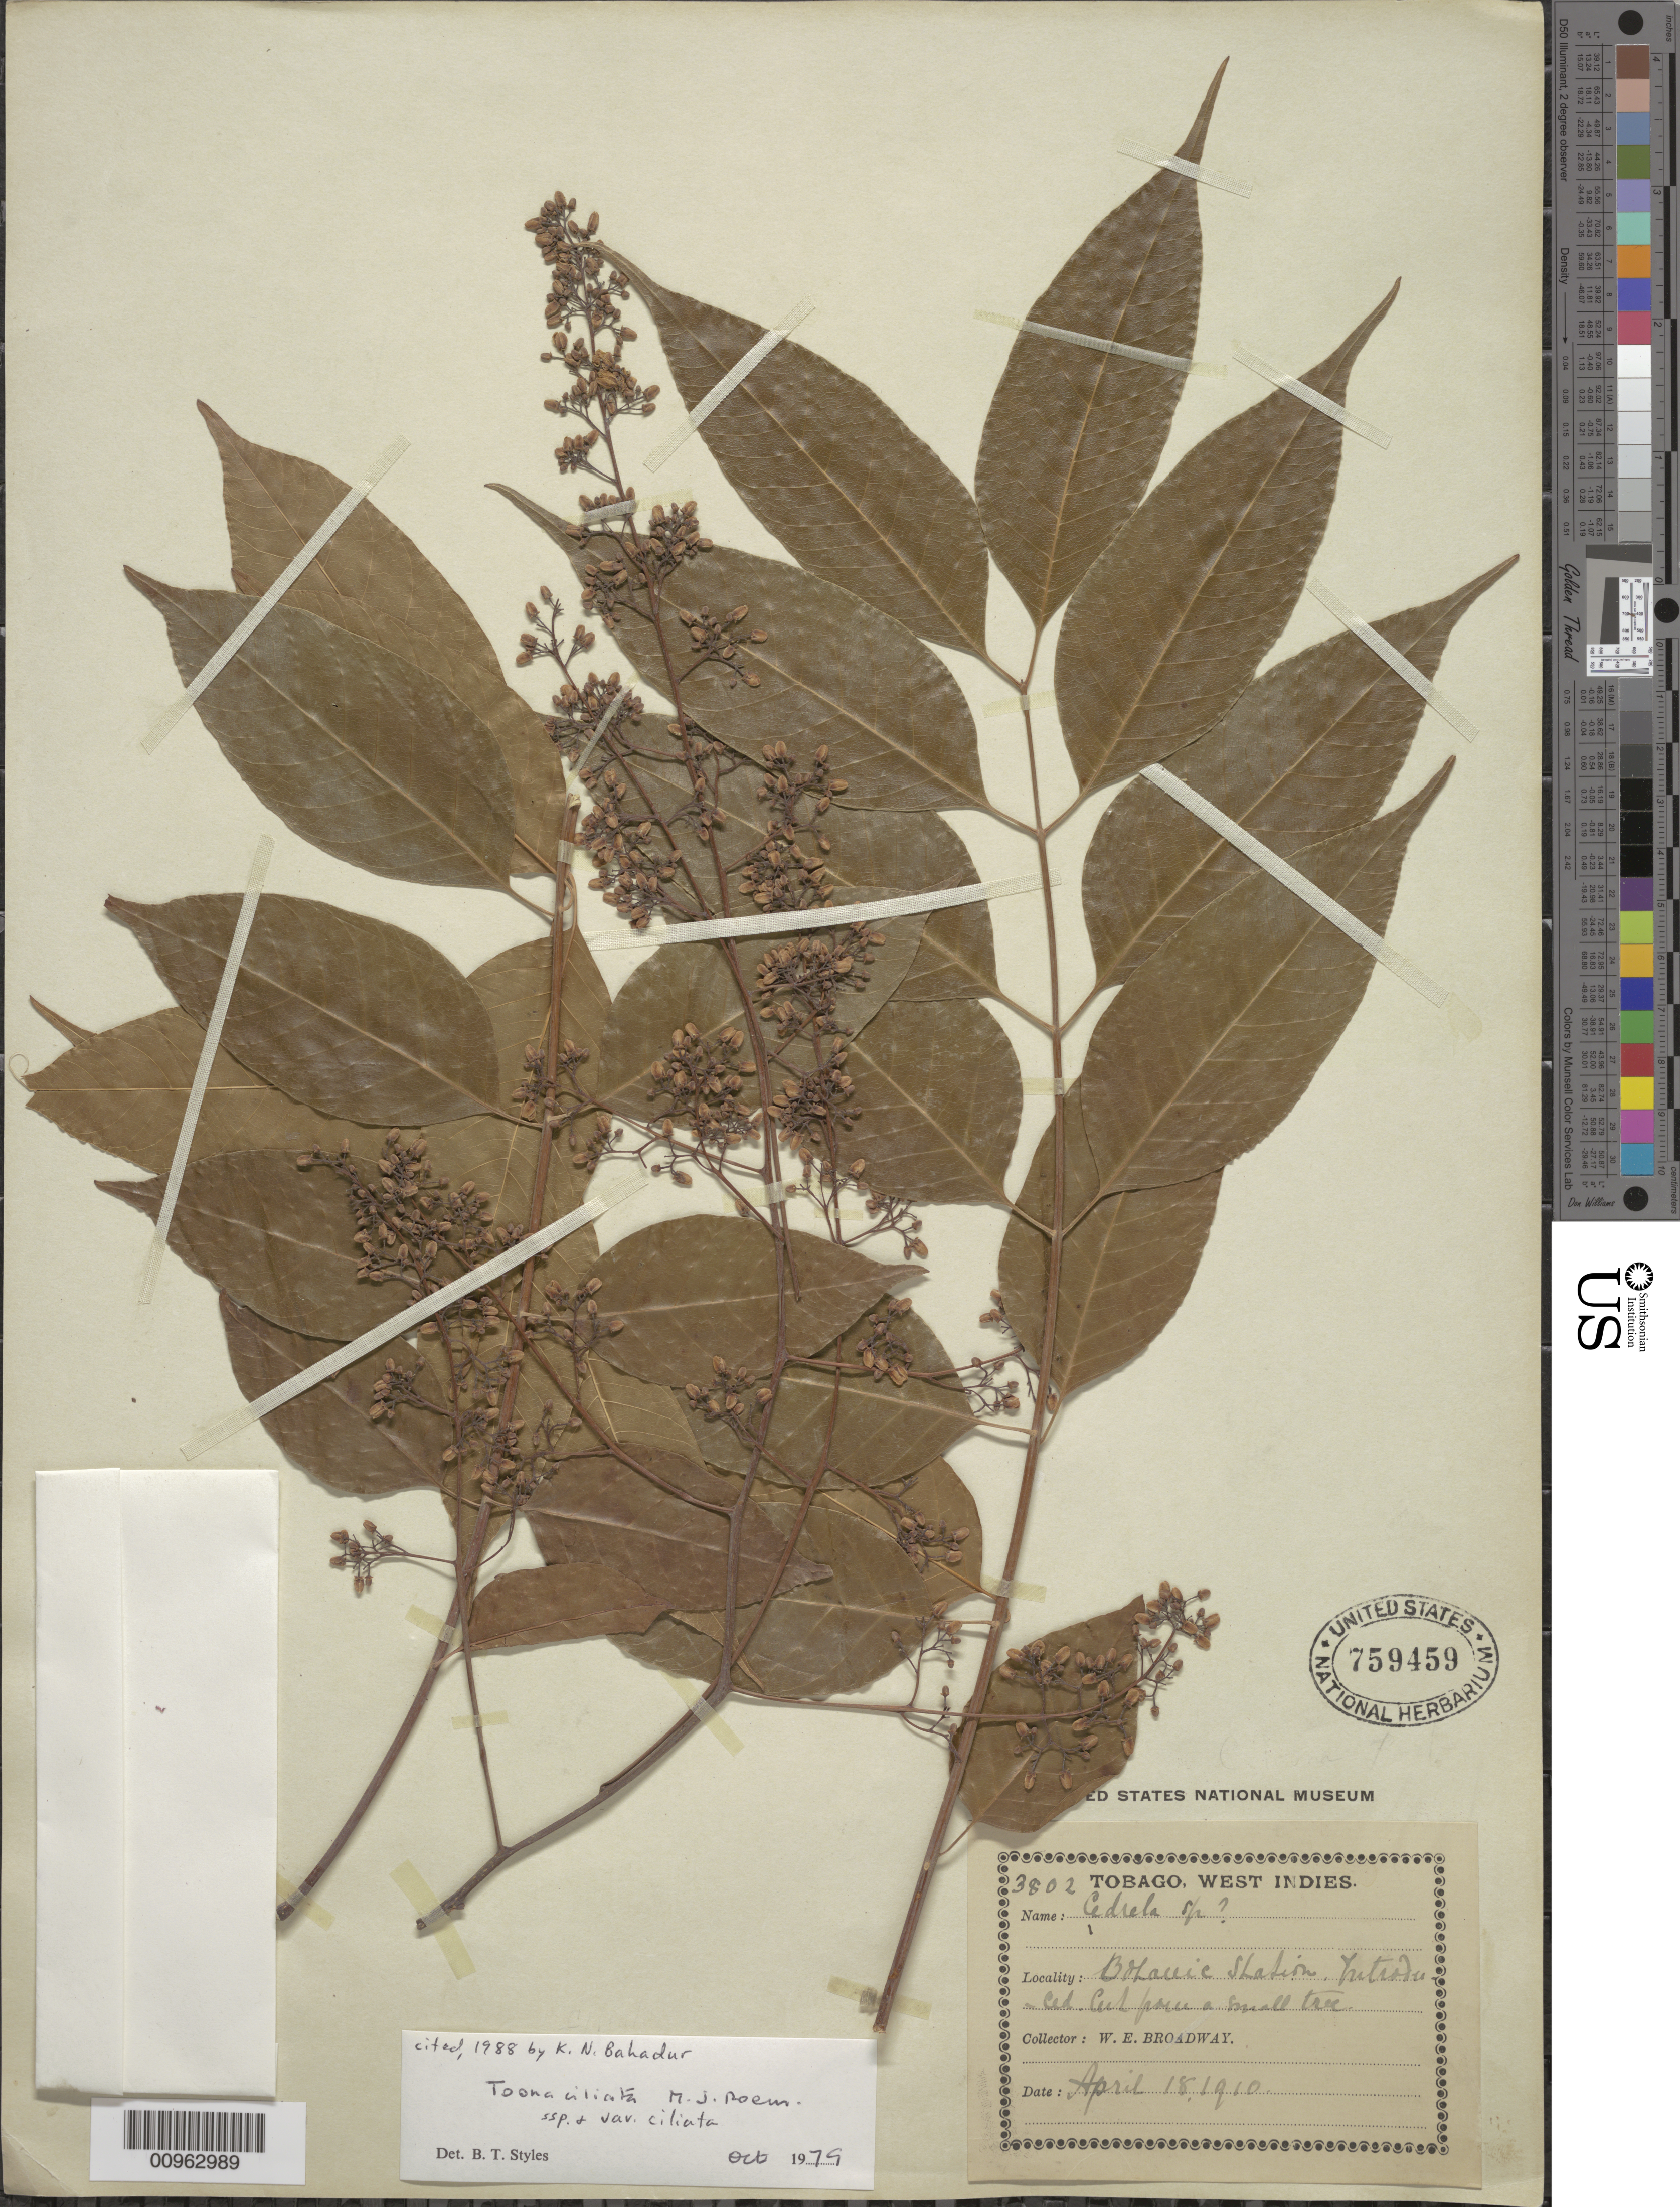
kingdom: Plantae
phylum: Tracheophyta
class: Magnoliopsida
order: Sapindales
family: Meliaceae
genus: Toona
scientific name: Toona ciliata var. ciliata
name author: M. Roem.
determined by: Styles, B. T.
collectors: W. E. Broadway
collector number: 3802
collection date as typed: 18 Apr 1910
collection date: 1910-04-18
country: Trinidad and Tobago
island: Tobago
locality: "Bolauec" Station ".. "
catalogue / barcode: US 759459